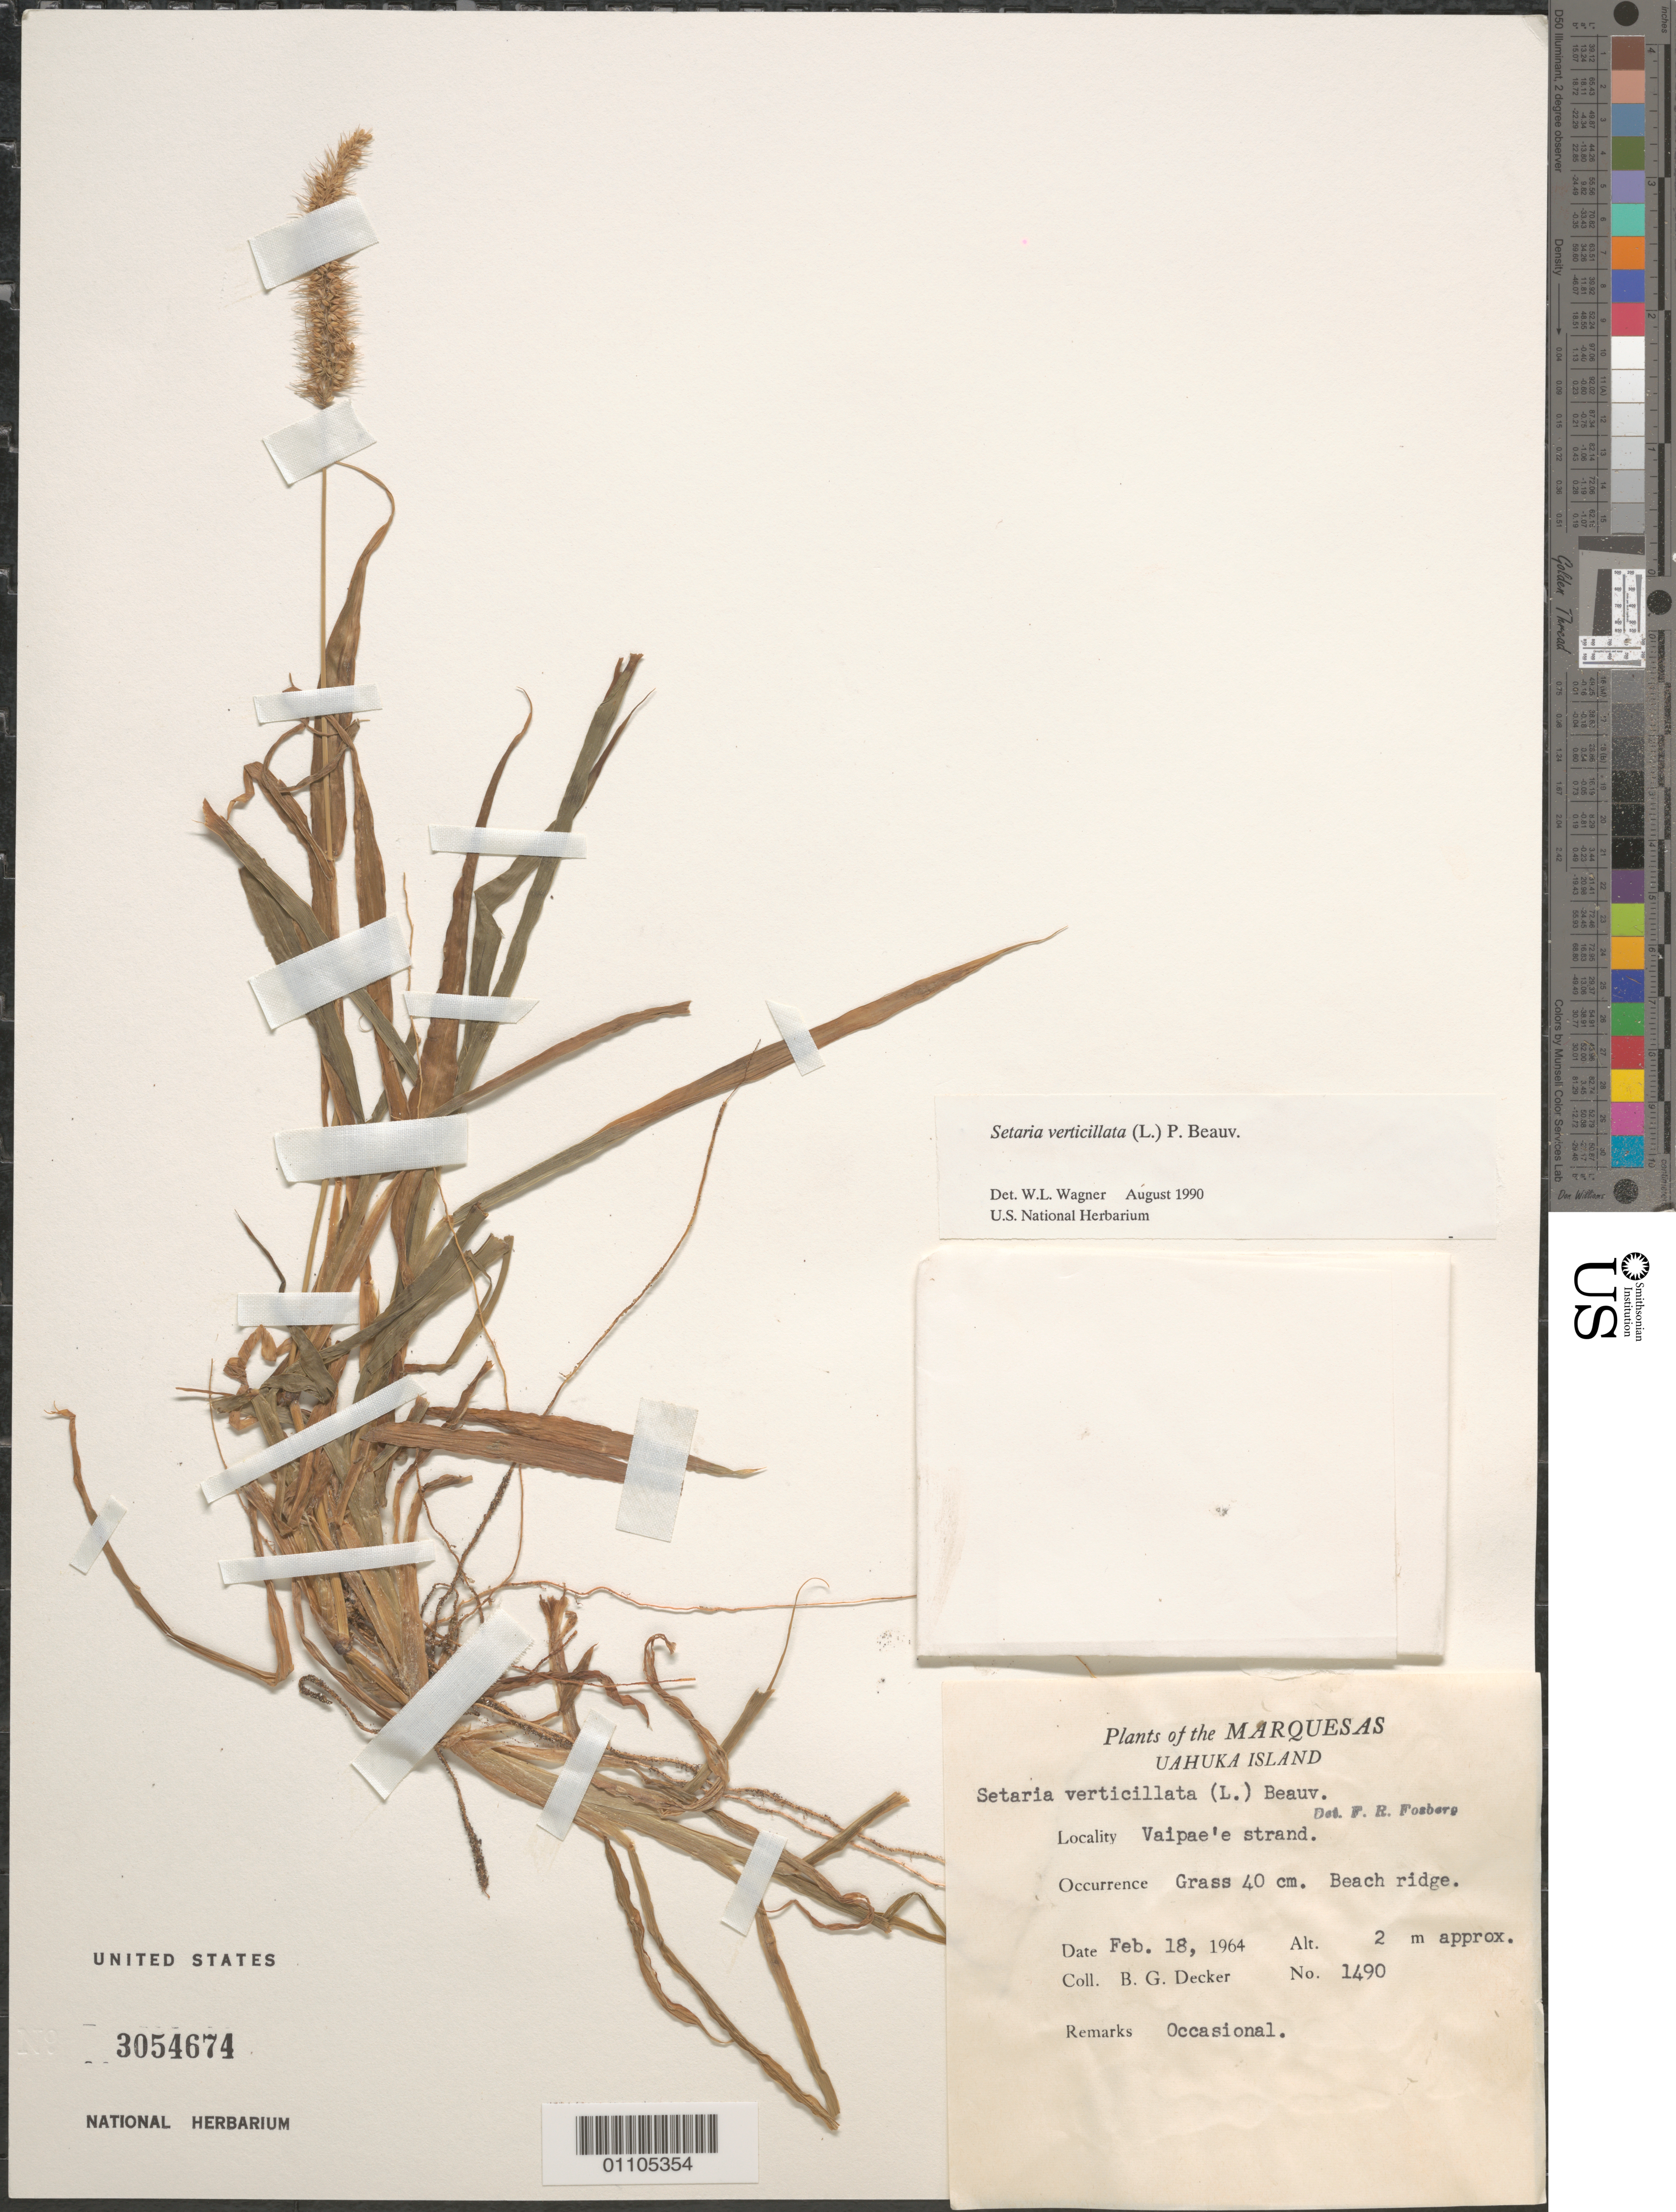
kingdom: Plantae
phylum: Tracheophyta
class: Liliopsida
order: Poales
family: Poaceae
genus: Setaria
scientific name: Setaria adhaerens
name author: (Forssk.) Chiov.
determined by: Wagner, W. L., (BOT), Smithsonian Institution - National Museum of Natural History (UNITED STATES)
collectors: B. G. Decker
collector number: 1490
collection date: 1964-02-18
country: French Polynesia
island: Ua Huka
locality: Vaipae'e strand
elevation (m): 2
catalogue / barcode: US 3054674